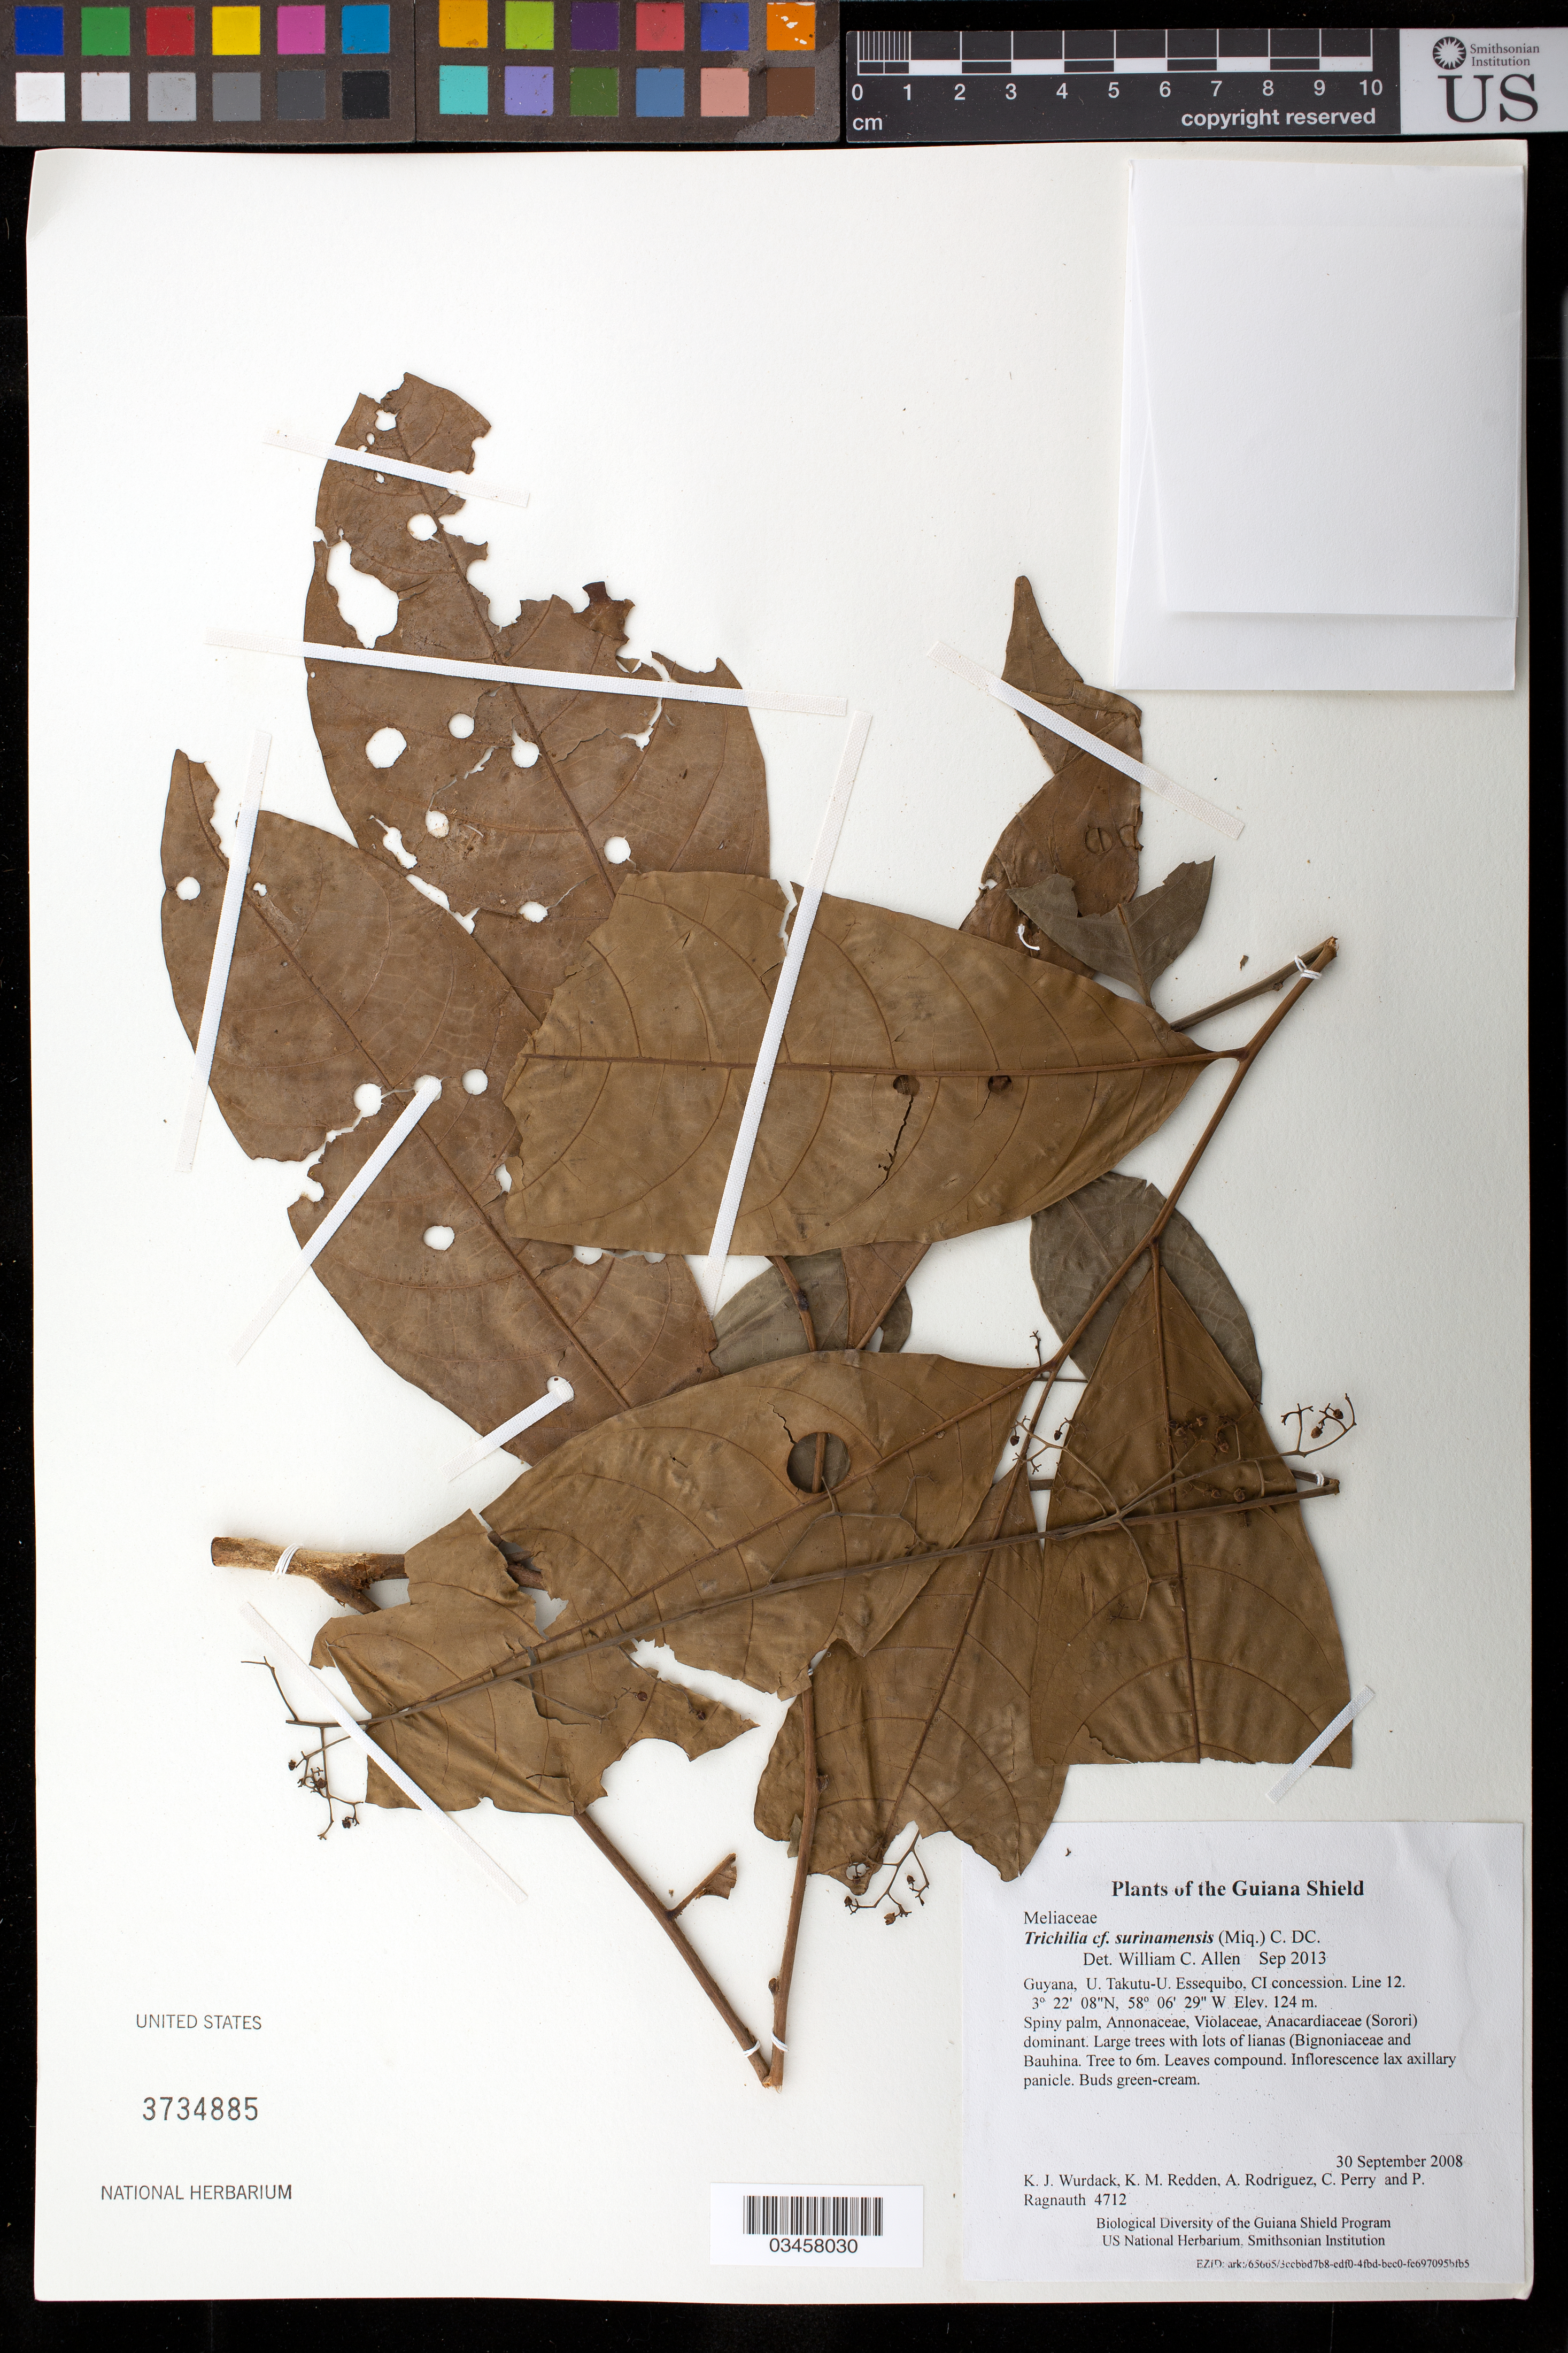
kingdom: Plantae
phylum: Tracheophyta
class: Magnoliopsida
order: Sapindales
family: Meliaceae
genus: Trichilia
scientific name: Trichilia surinamensis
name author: (Miq.) C. DC.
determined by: Allen, W. C.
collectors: K. Wurdack, K. M. Redden, A. Rodriguez, C. Perry & P. Ragnauth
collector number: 4712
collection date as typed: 30 September 2008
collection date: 2008-09-30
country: Guyana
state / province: U. Takutu-U. Essequibo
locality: CI concession. Line 12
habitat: Spiny palm, Annonaceae, Violaceae, Anacardiaceae (Sorori) dominant. Large trees with lots of lianas (Bignoniaceae and Bauhina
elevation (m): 124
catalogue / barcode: US 3734885